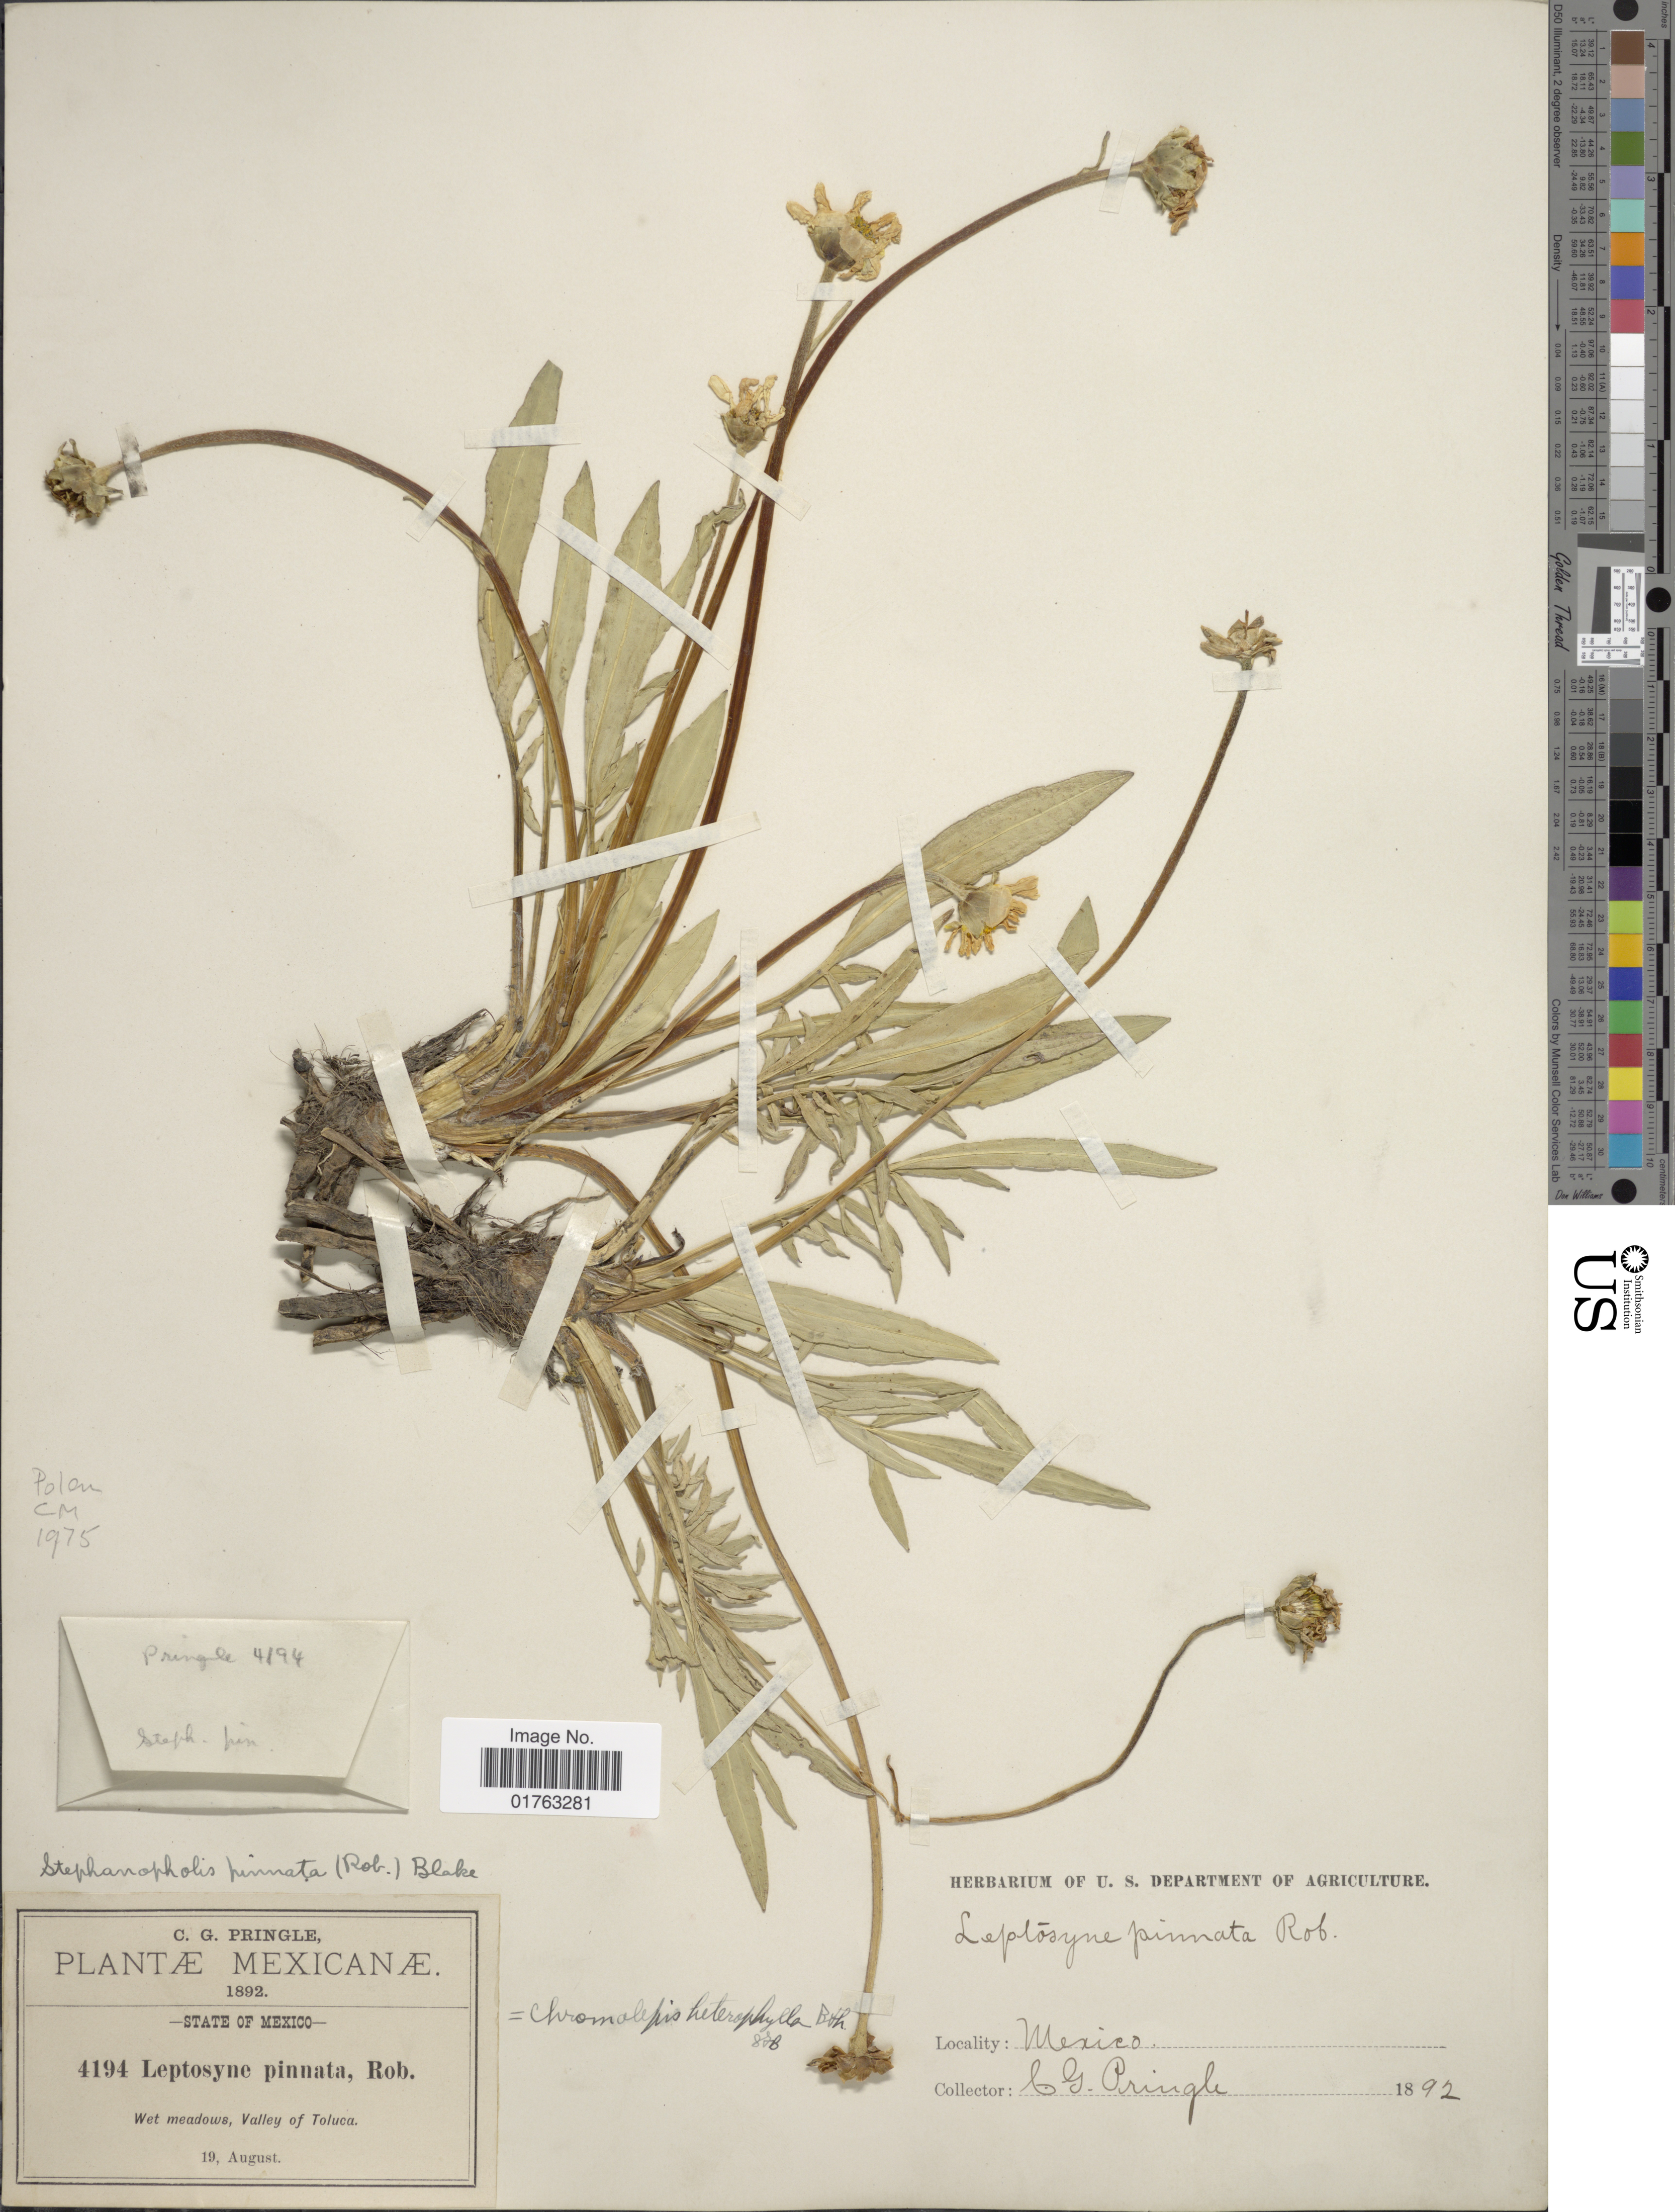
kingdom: Plantae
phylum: Tracheophyta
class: Magnoliopsida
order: Asterales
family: Asteraceae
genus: Chromolepis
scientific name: Chromolepis heterophylla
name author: Benth.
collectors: C. G. Pringle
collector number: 4194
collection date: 1892-08-19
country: Mexico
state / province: México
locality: Valley of Toluca